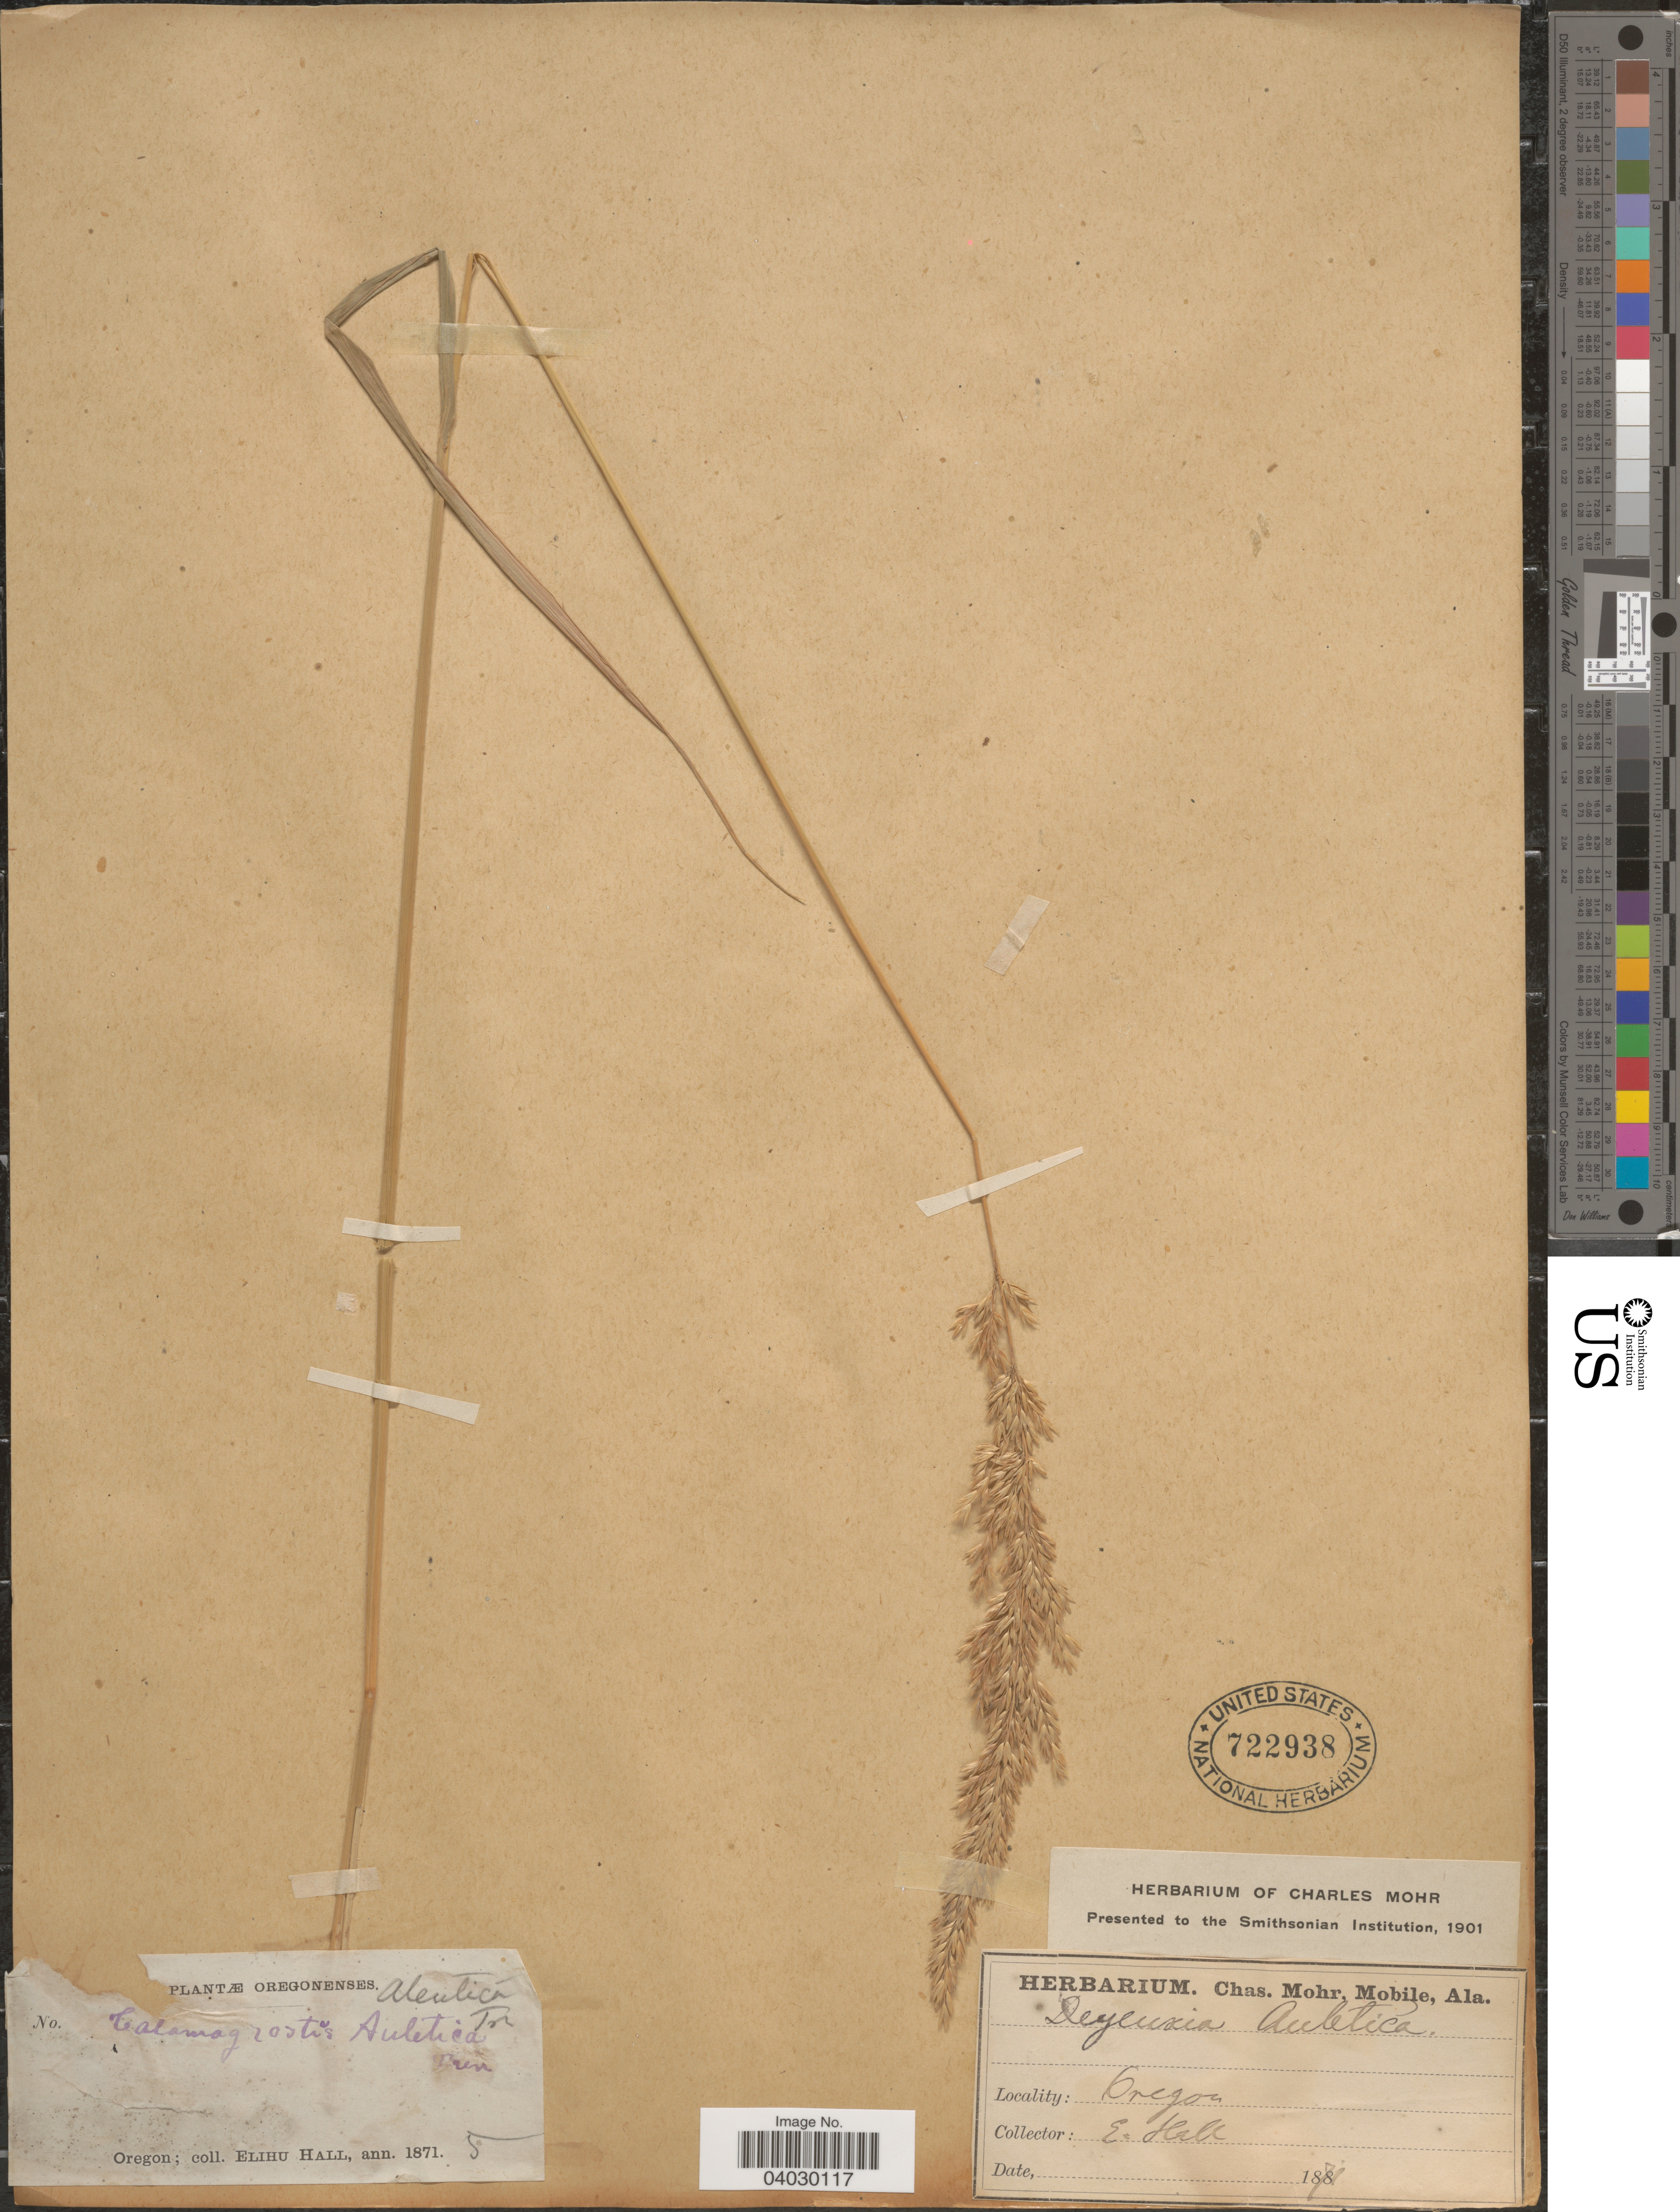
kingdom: Plantae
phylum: Tracheophyta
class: Liliopsida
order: Poales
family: Poaceae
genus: Calamagrostis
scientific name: Calamagrostis nutkaensis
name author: (J. Presl) Steud.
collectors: E. Hall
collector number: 5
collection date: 1871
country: United States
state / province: Oregon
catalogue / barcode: US 722938